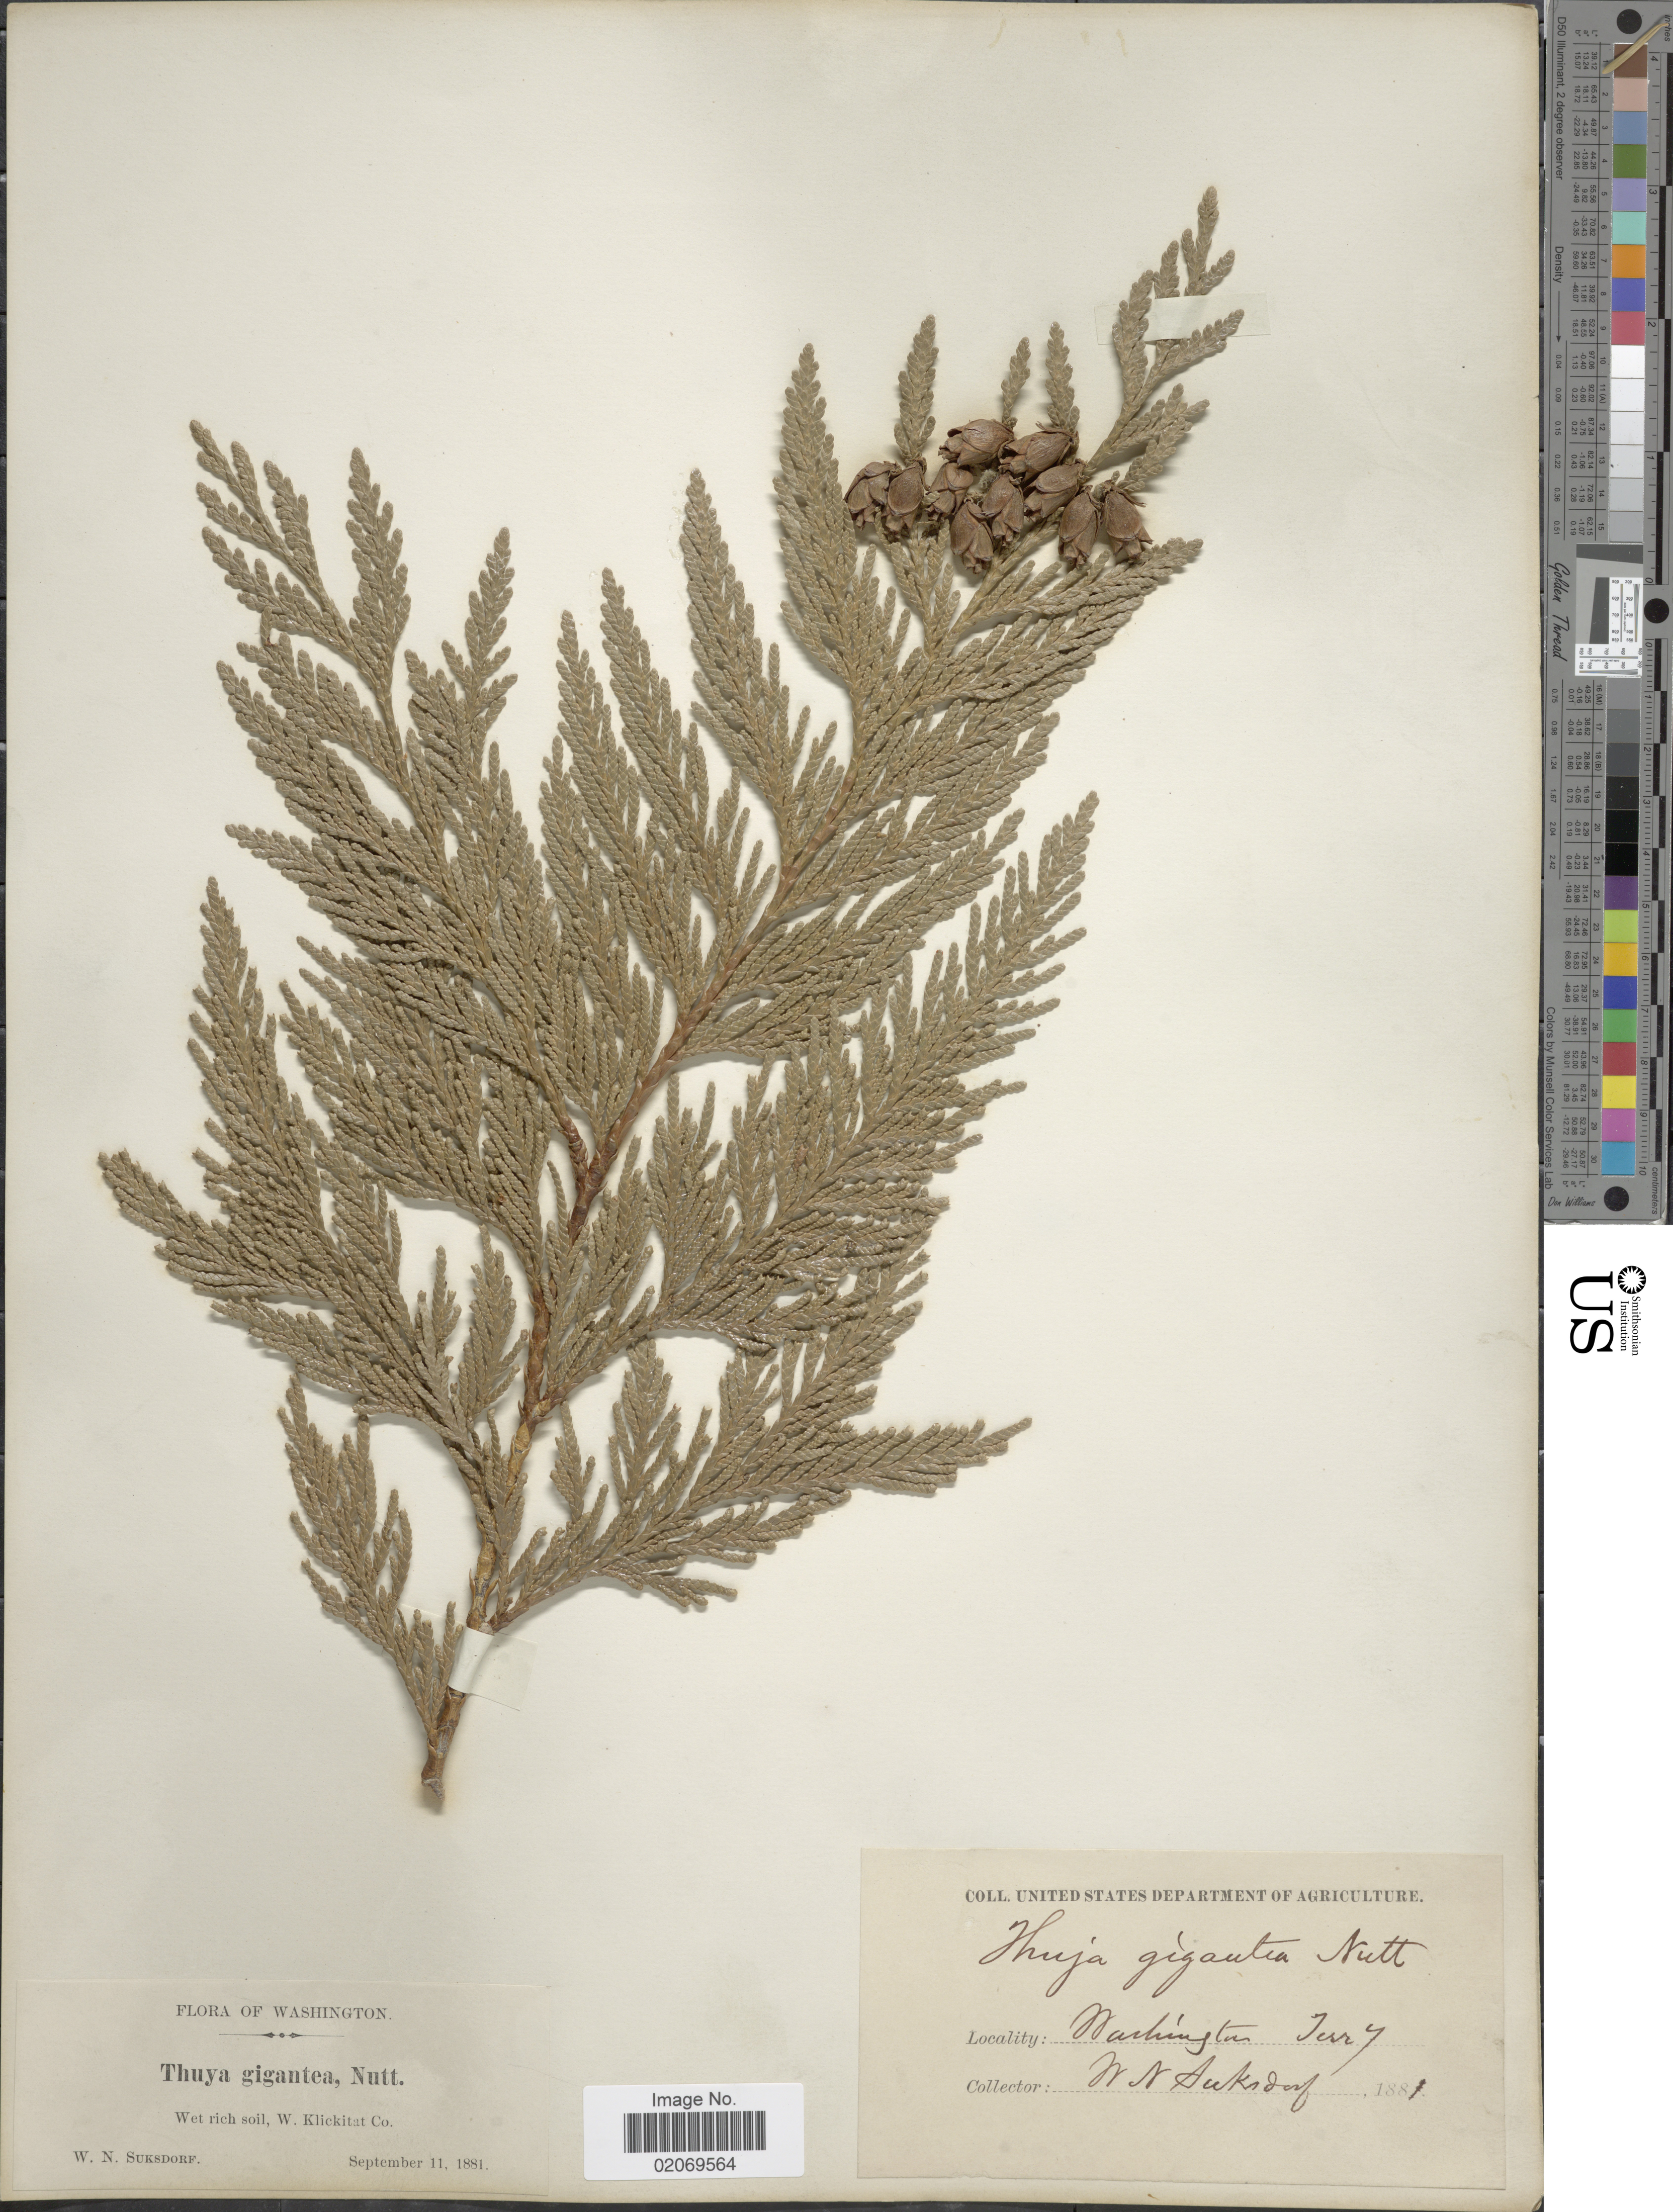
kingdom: Plantae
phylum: Tracheophyta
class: Pinopsida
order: Pinales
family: Cupressaceae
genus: Thuja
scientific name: Thuja plicata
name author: Donn & D. Don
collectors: W. N. Suksdorf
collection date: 1881-09-11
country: United States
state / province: Washington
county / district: Klickitat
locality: Wet rich soil, W. Klickitat Co, Washington Terr